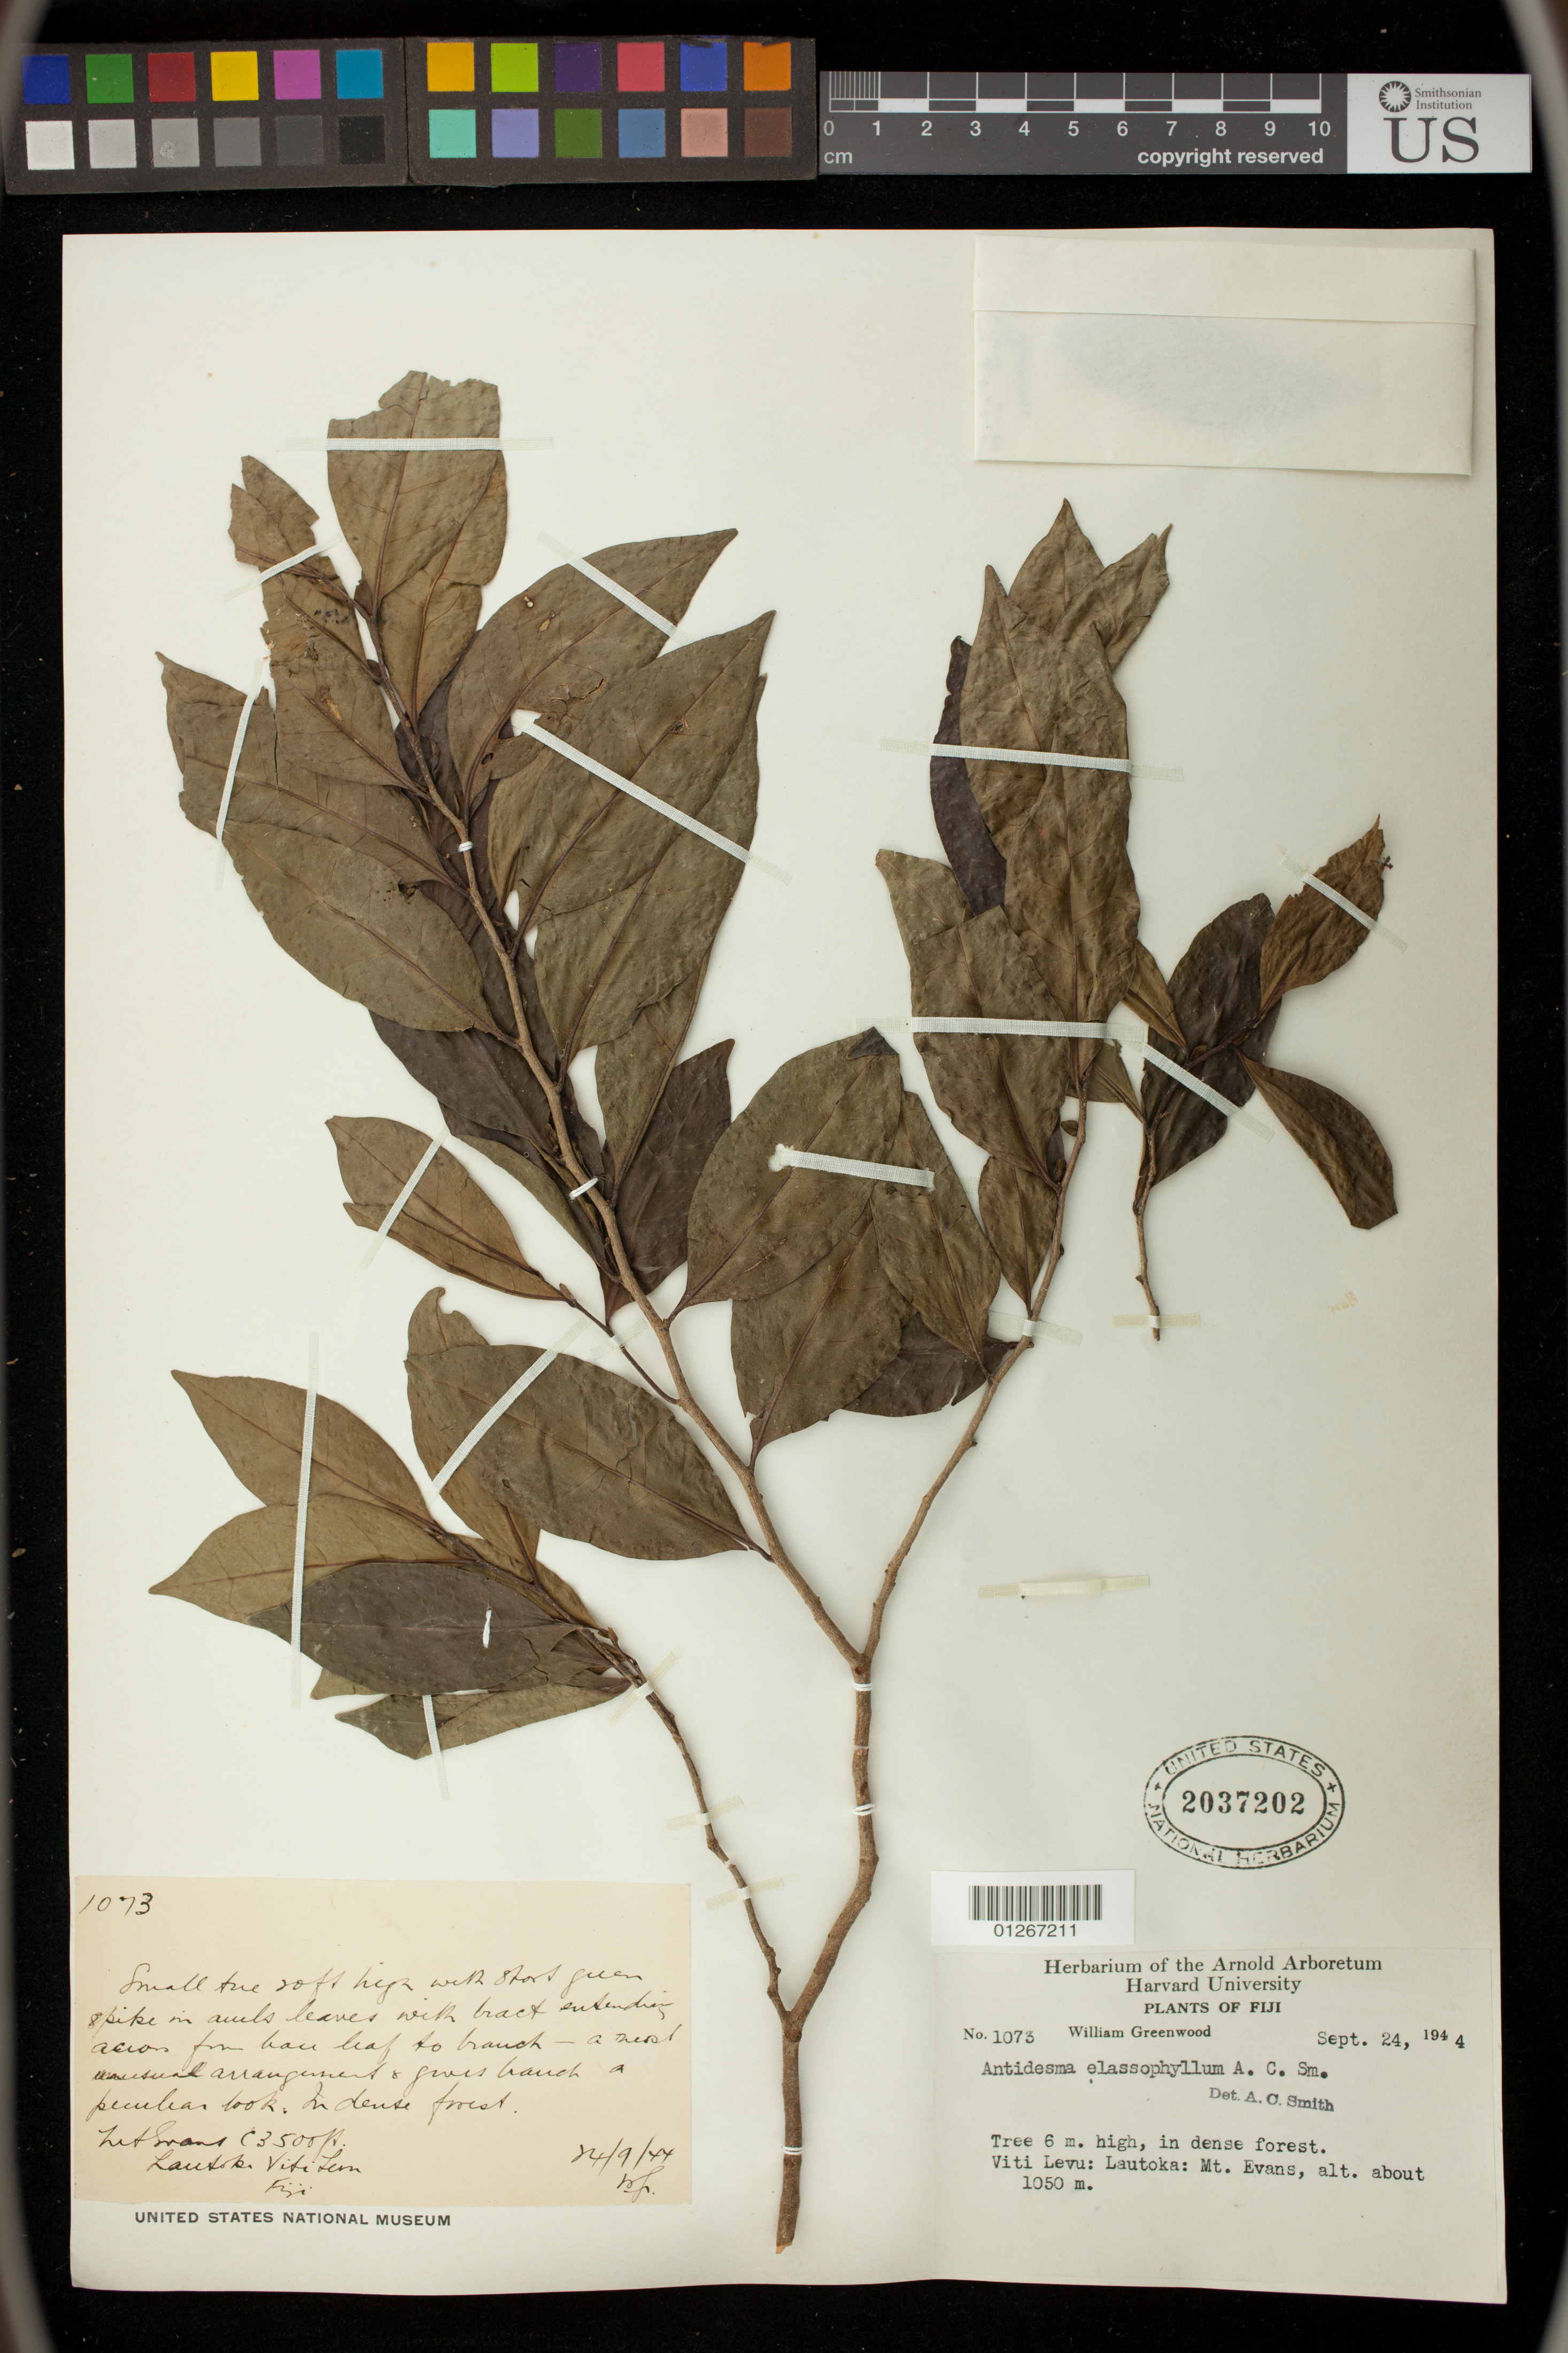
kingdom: Plantae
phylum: Tracheophyta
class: Magnoliopsida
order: Malpighiales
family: Phyllanthaceae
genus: Antidesma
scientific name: Antidesma elassophyllum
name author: A.C. Sm.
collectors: W. Greenwood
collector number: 1073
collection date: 1944-09-24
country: Fiji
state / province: Western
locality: Viti Levu: Lautoka: Mt. Evans. Ba.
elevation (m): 1050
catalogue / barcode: US 2037202